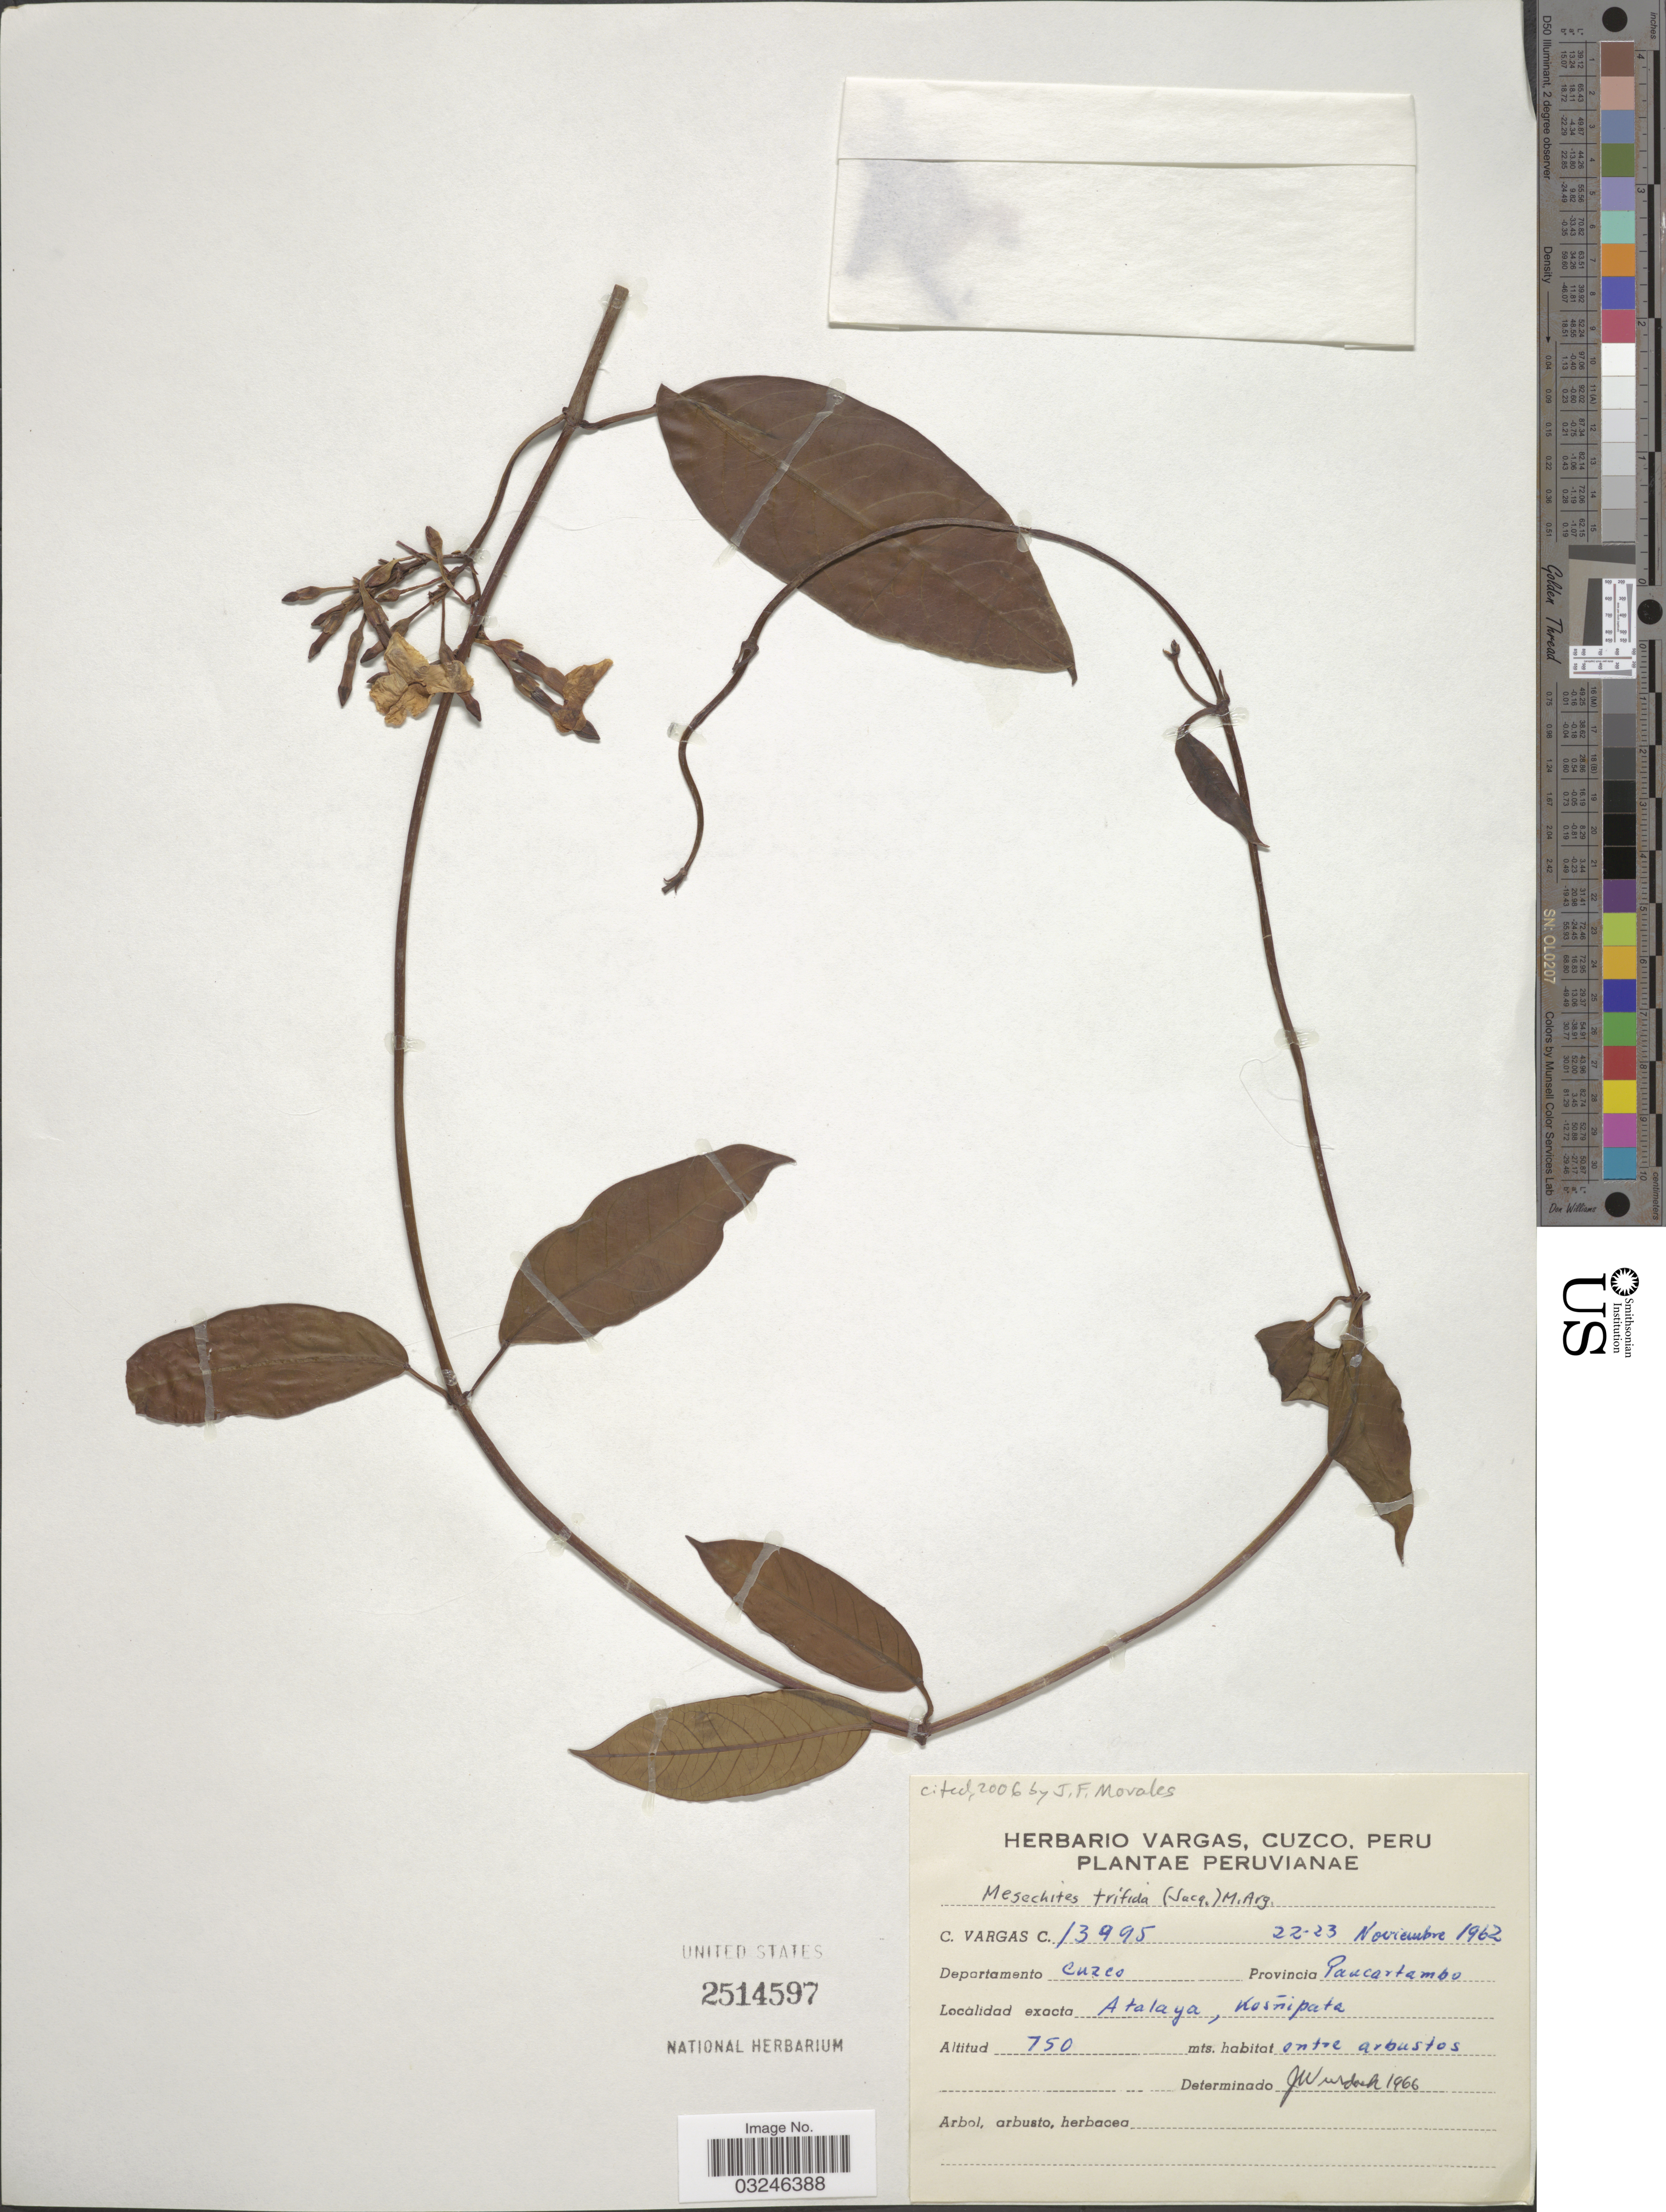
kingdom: Plantae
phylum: Tracheophyta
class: Magnoliopsida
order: Gentianales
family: Apocynaceae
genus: Mesechites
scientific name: Mesechites trifidus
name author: (Jacq.) Müll. Arg.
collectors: C. Vargas Calderón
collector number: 13995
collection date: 1962-11-22/1962-11-23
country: Peru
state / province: Cusco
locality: Departamento Cuzco. Provincia Paucartambo. Atalaya, Kosñipata.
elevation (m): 750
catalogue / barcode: US 2514597